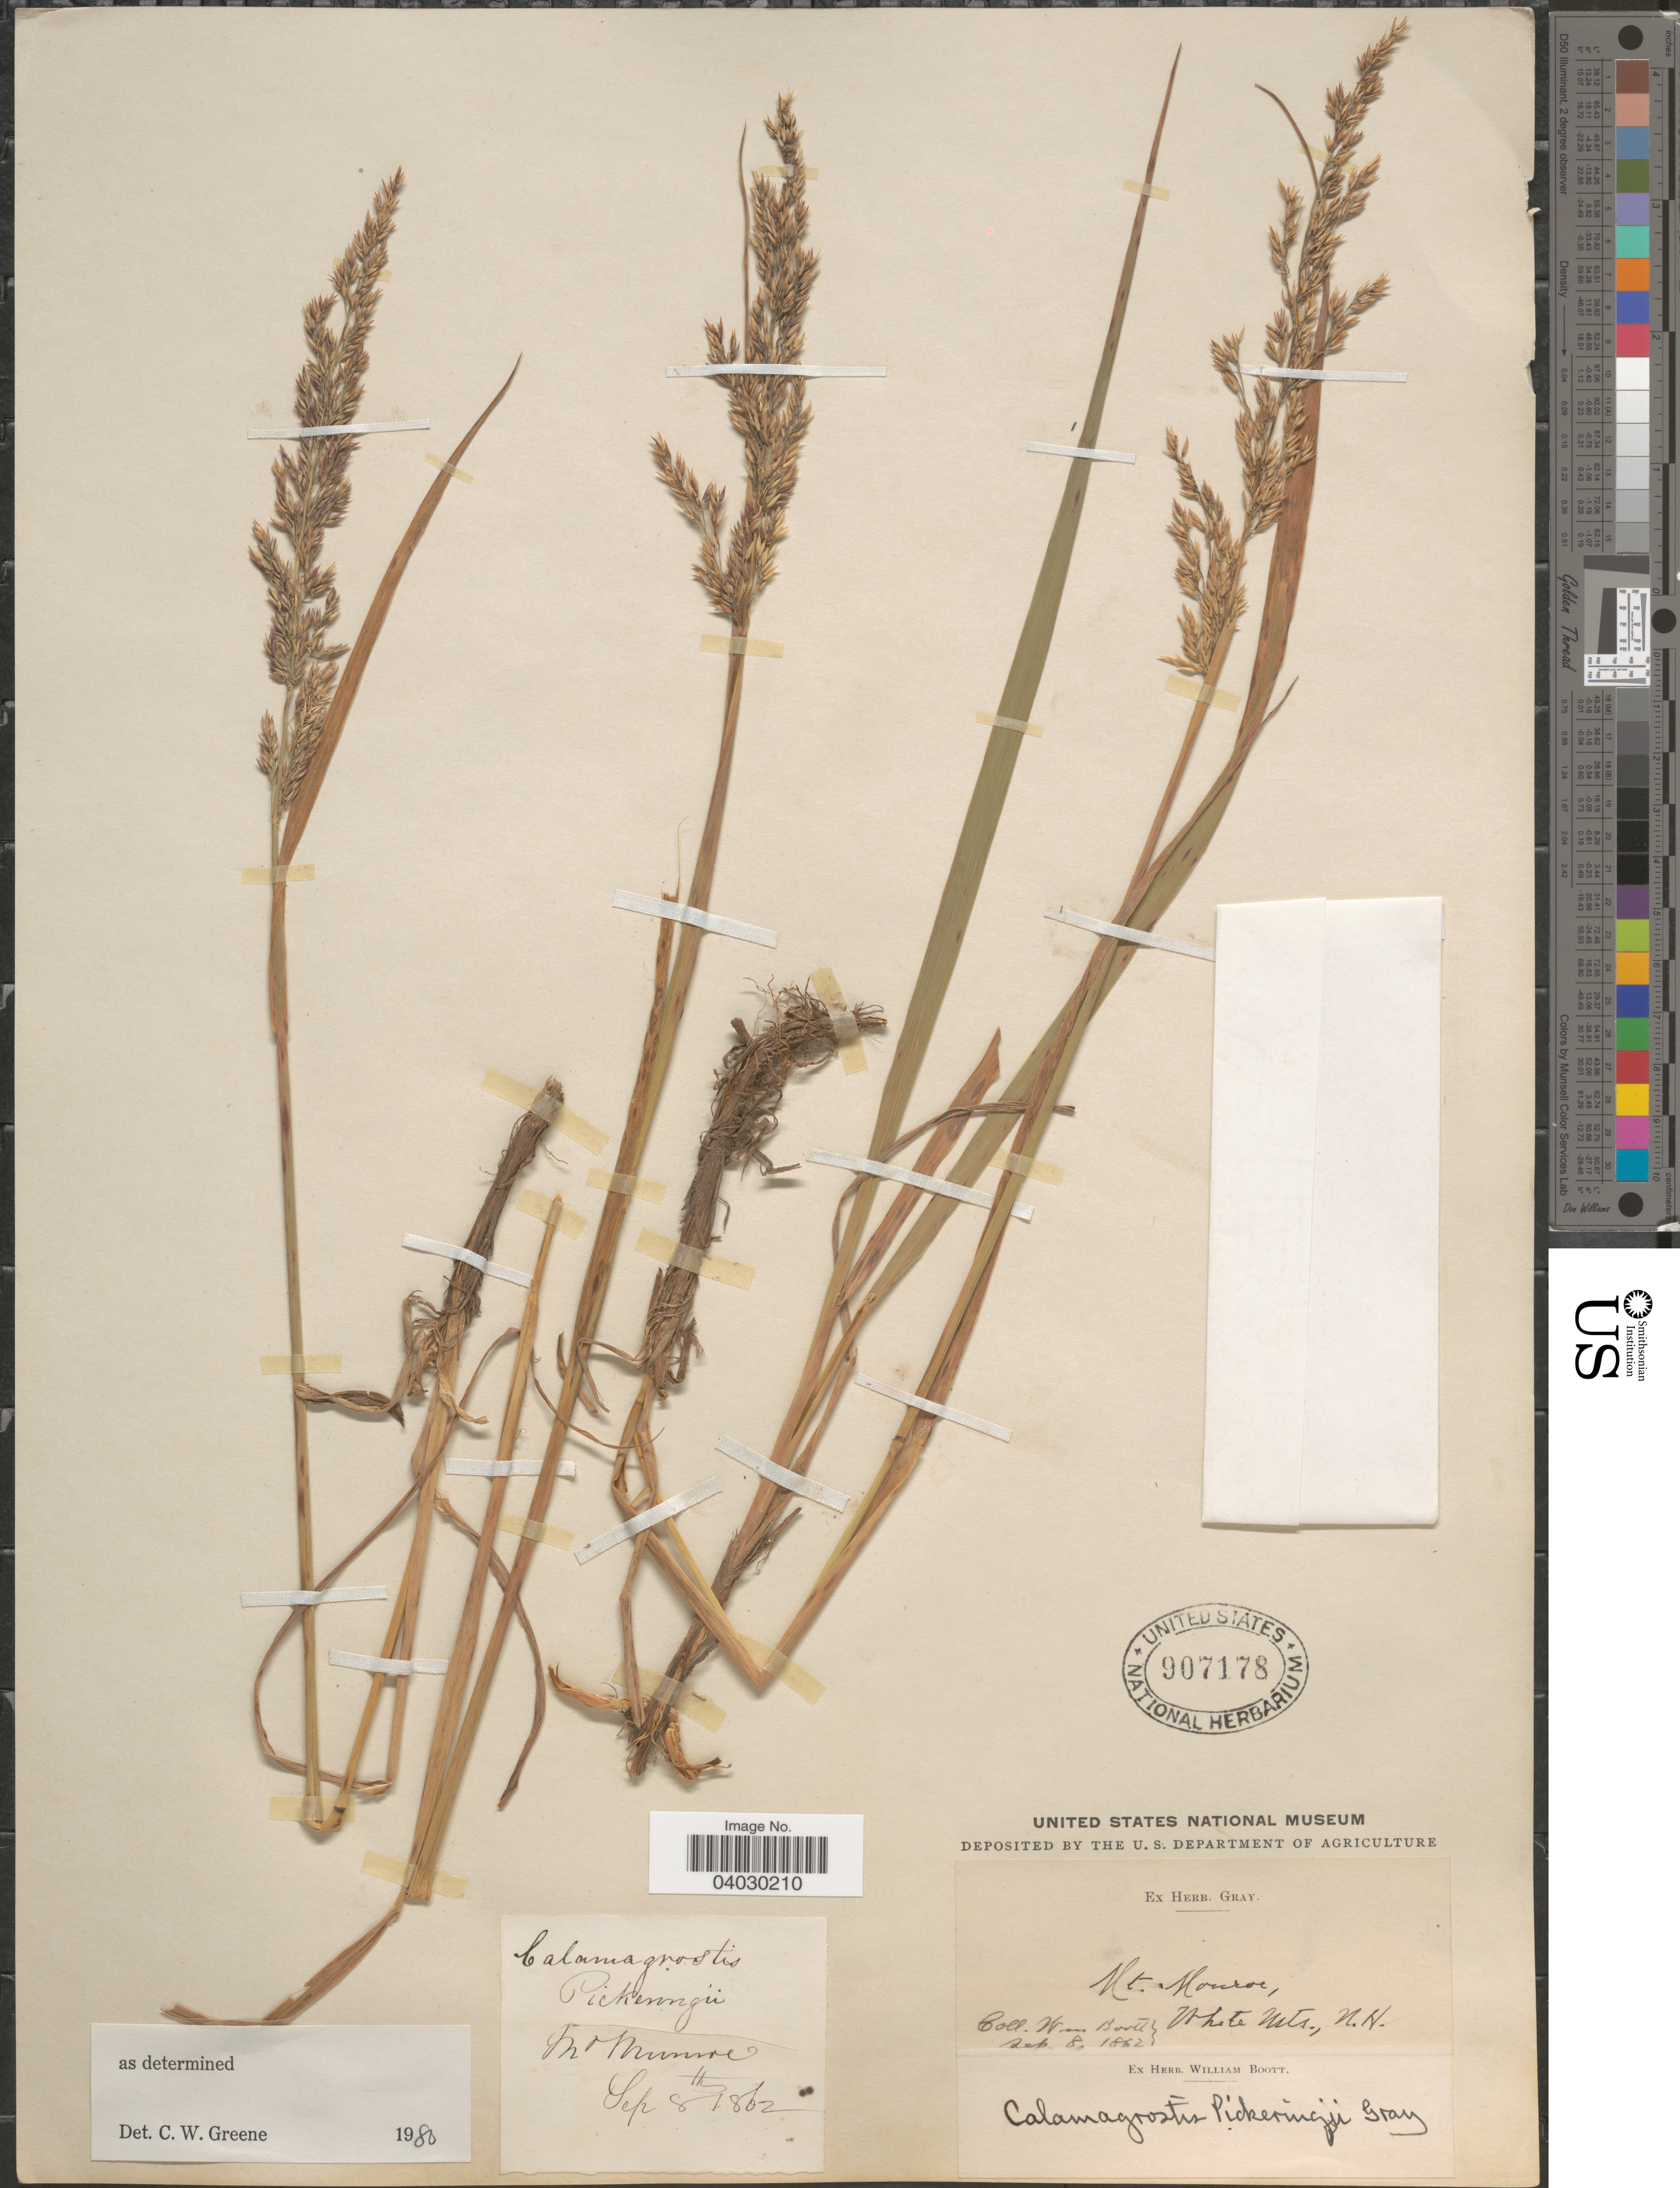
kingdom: Plantae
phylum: Tracheophyta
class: Liliopsida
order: Poales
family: Poaceae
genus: Calamagrostis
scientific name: Calamagrostis pickeringii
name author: A. Gray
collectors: W. Boott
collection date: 1862-09-08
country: United States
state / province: New Hampshire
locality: Mt. Monroe, White Mts.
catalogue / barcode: US 907178